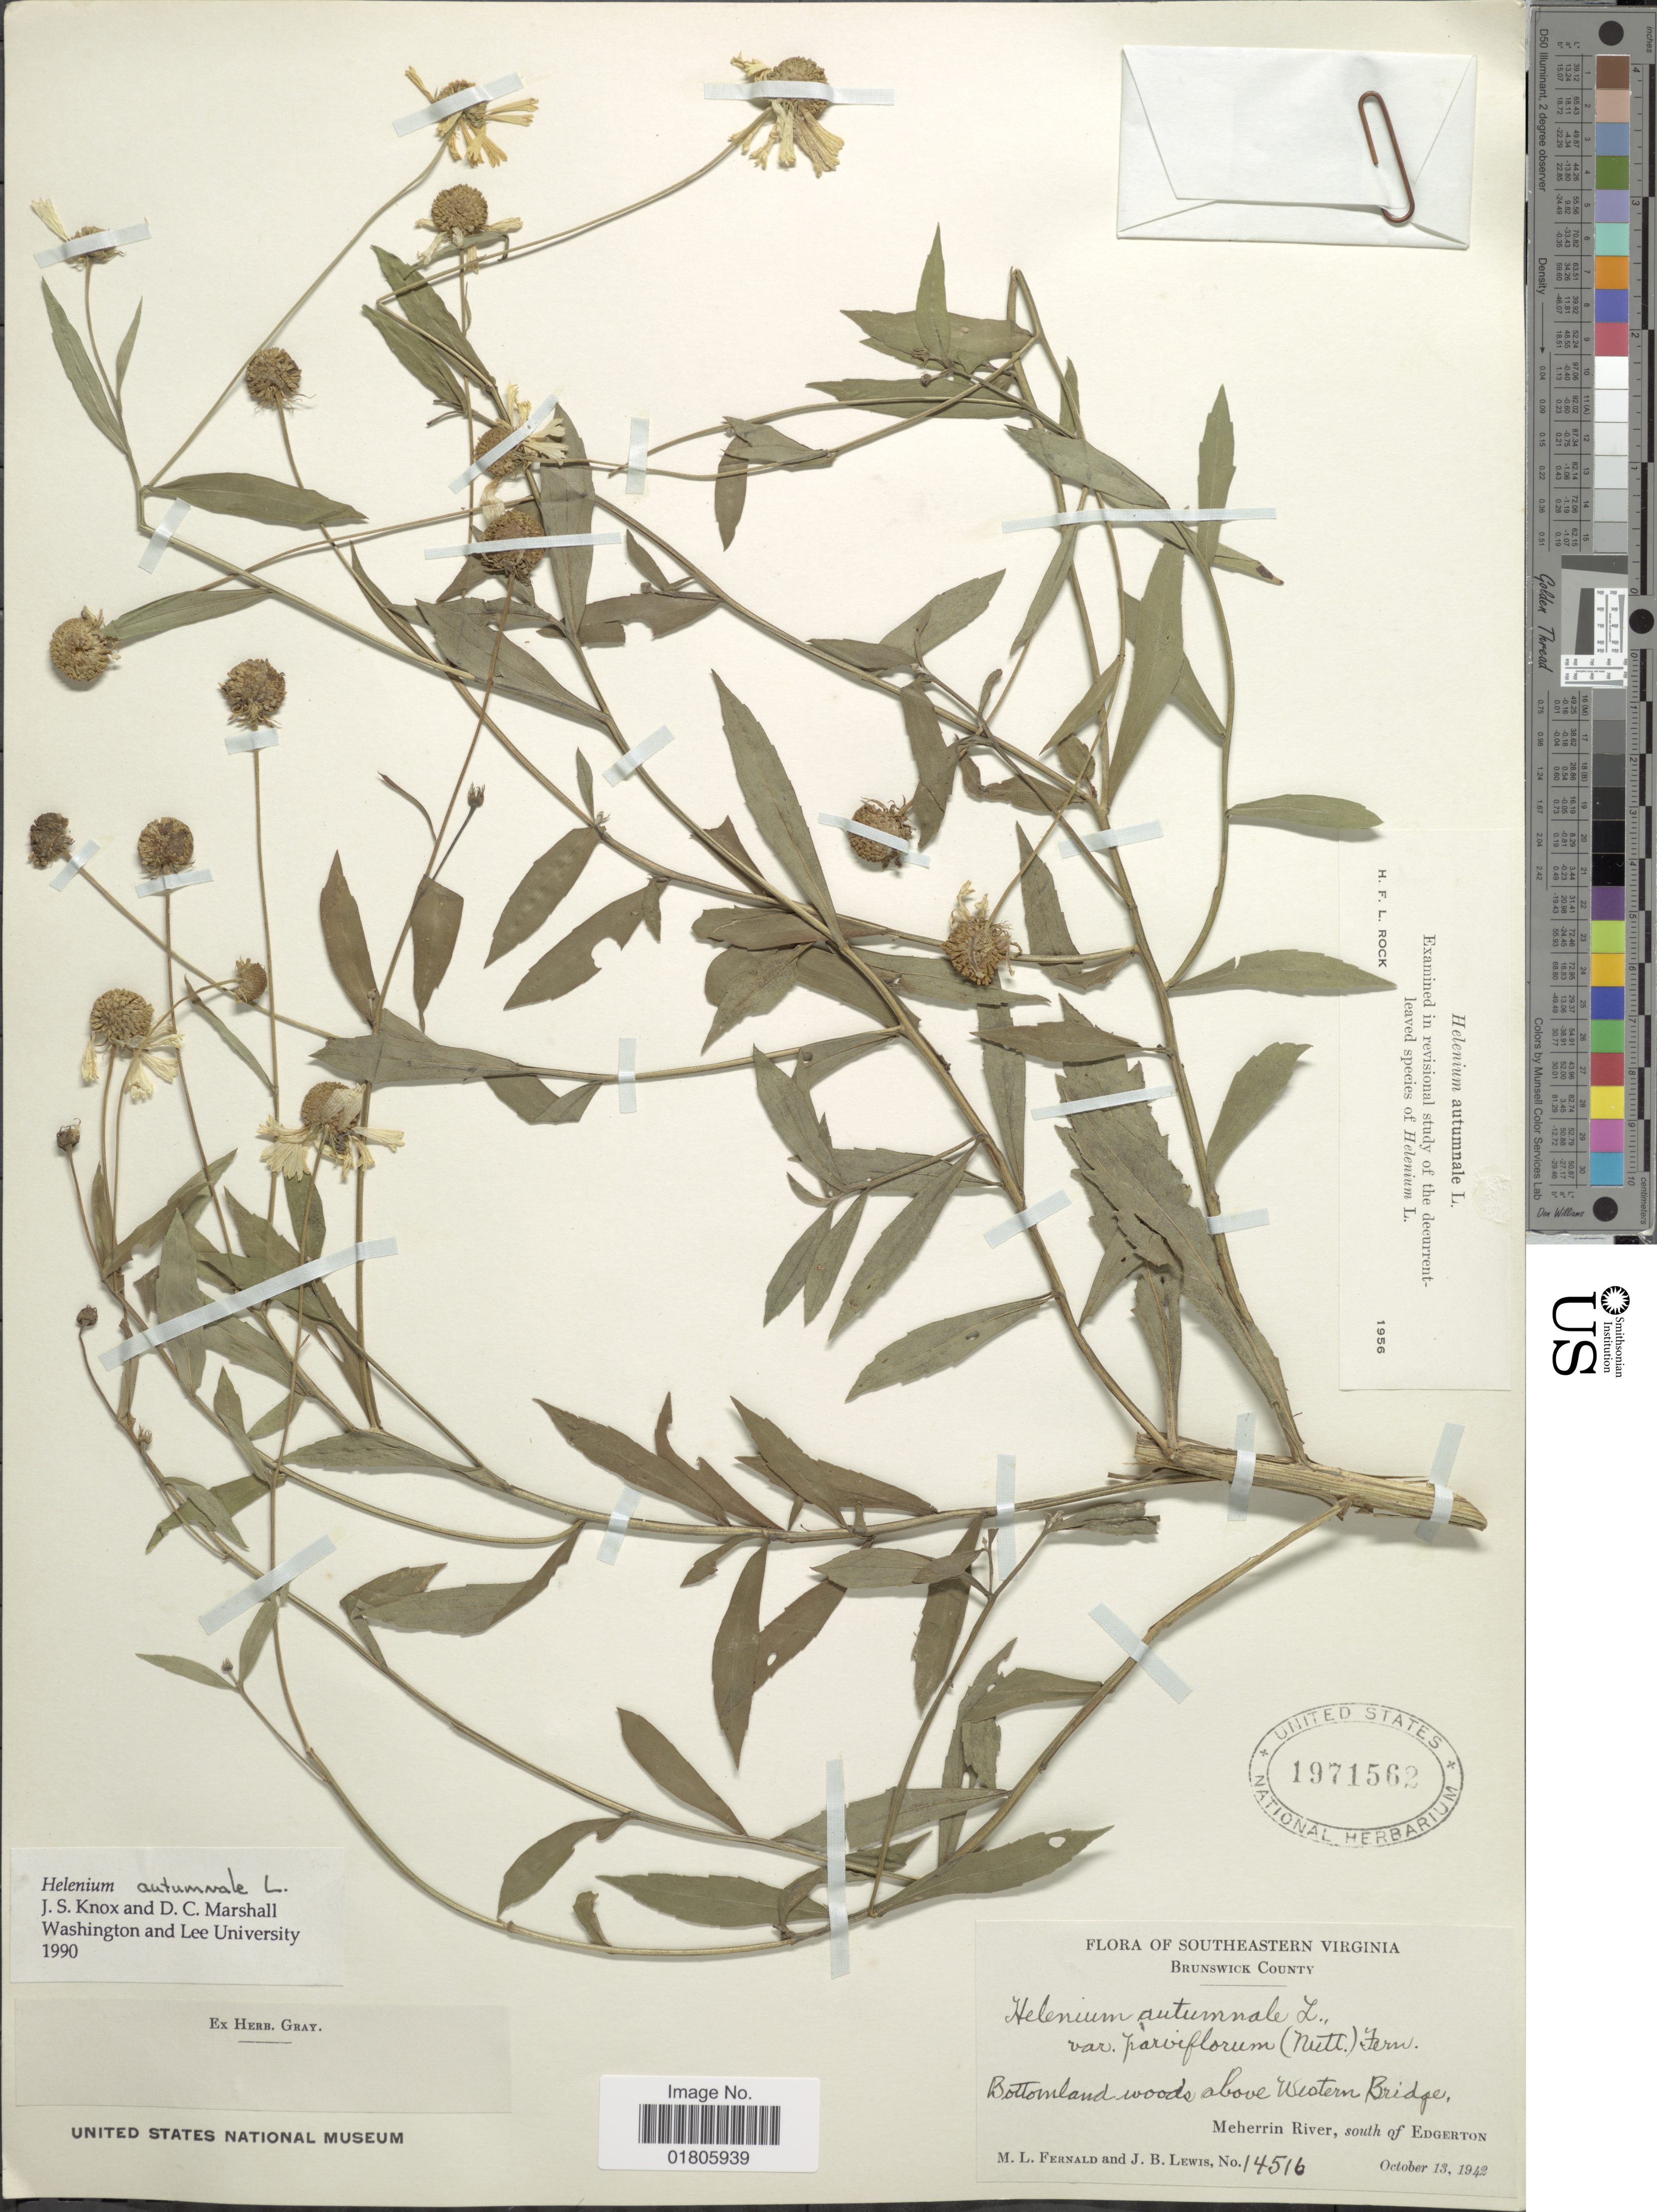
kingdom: Plantae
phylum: Tracheophyta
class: Magnoliopsida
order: Asterales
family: Asteraceae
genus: Helenium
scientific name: Helenium autumnale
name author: L.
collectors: M. L. Fernald & J. B. Lewis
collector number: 14516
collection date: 1942-10-13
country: United States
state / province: Virginia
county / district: Brunswick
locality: Southeastern Virginia, Brunswick County. Meherrin River, south of Edgerton. Bottomland woods above Western Bridge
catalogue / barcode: US 1971562